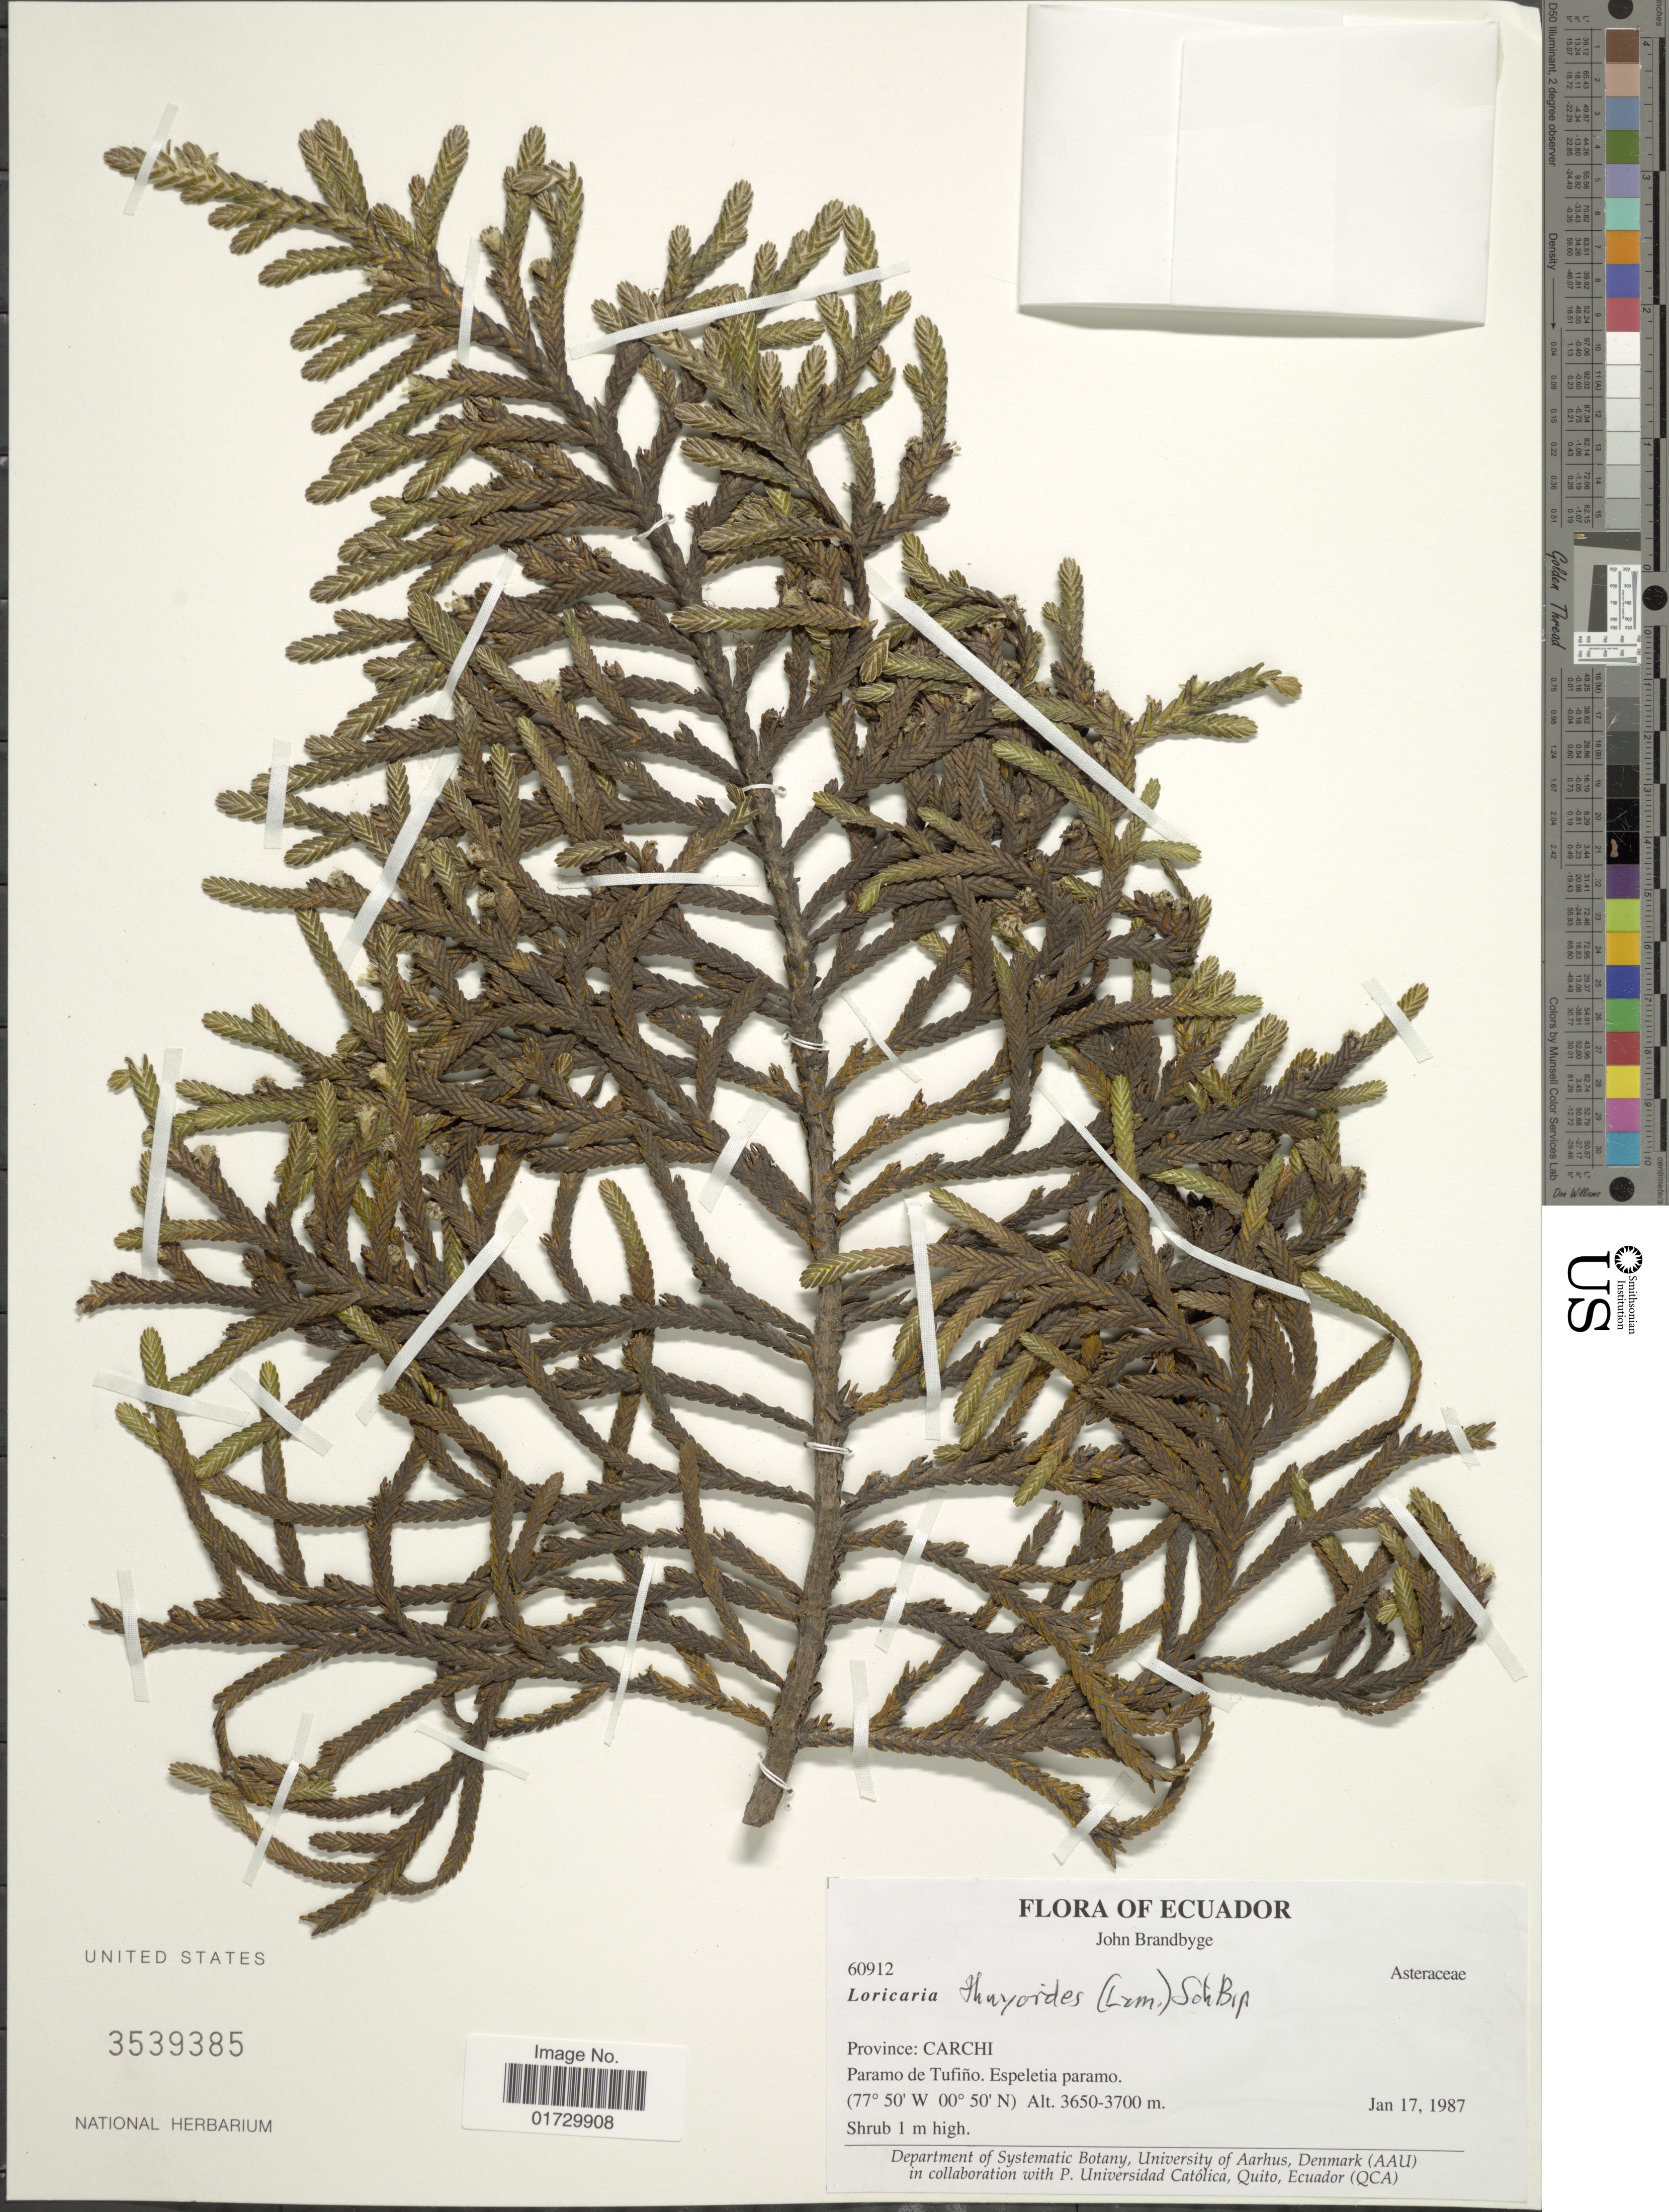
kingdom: Plantae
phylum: Tracheophyta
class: Magnoliopsida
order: Asterales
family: Asteraceae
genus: Loricaria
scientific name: Loricaria thuyoides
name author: (Lam.) Sch. Bip.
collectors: J. Brandbyge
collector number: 60912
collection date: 1987-01-17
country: Ecuador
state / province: Carchi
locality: Paramo de Tufino. Espeletia paramo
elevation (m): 3650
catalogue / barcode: US 3539385